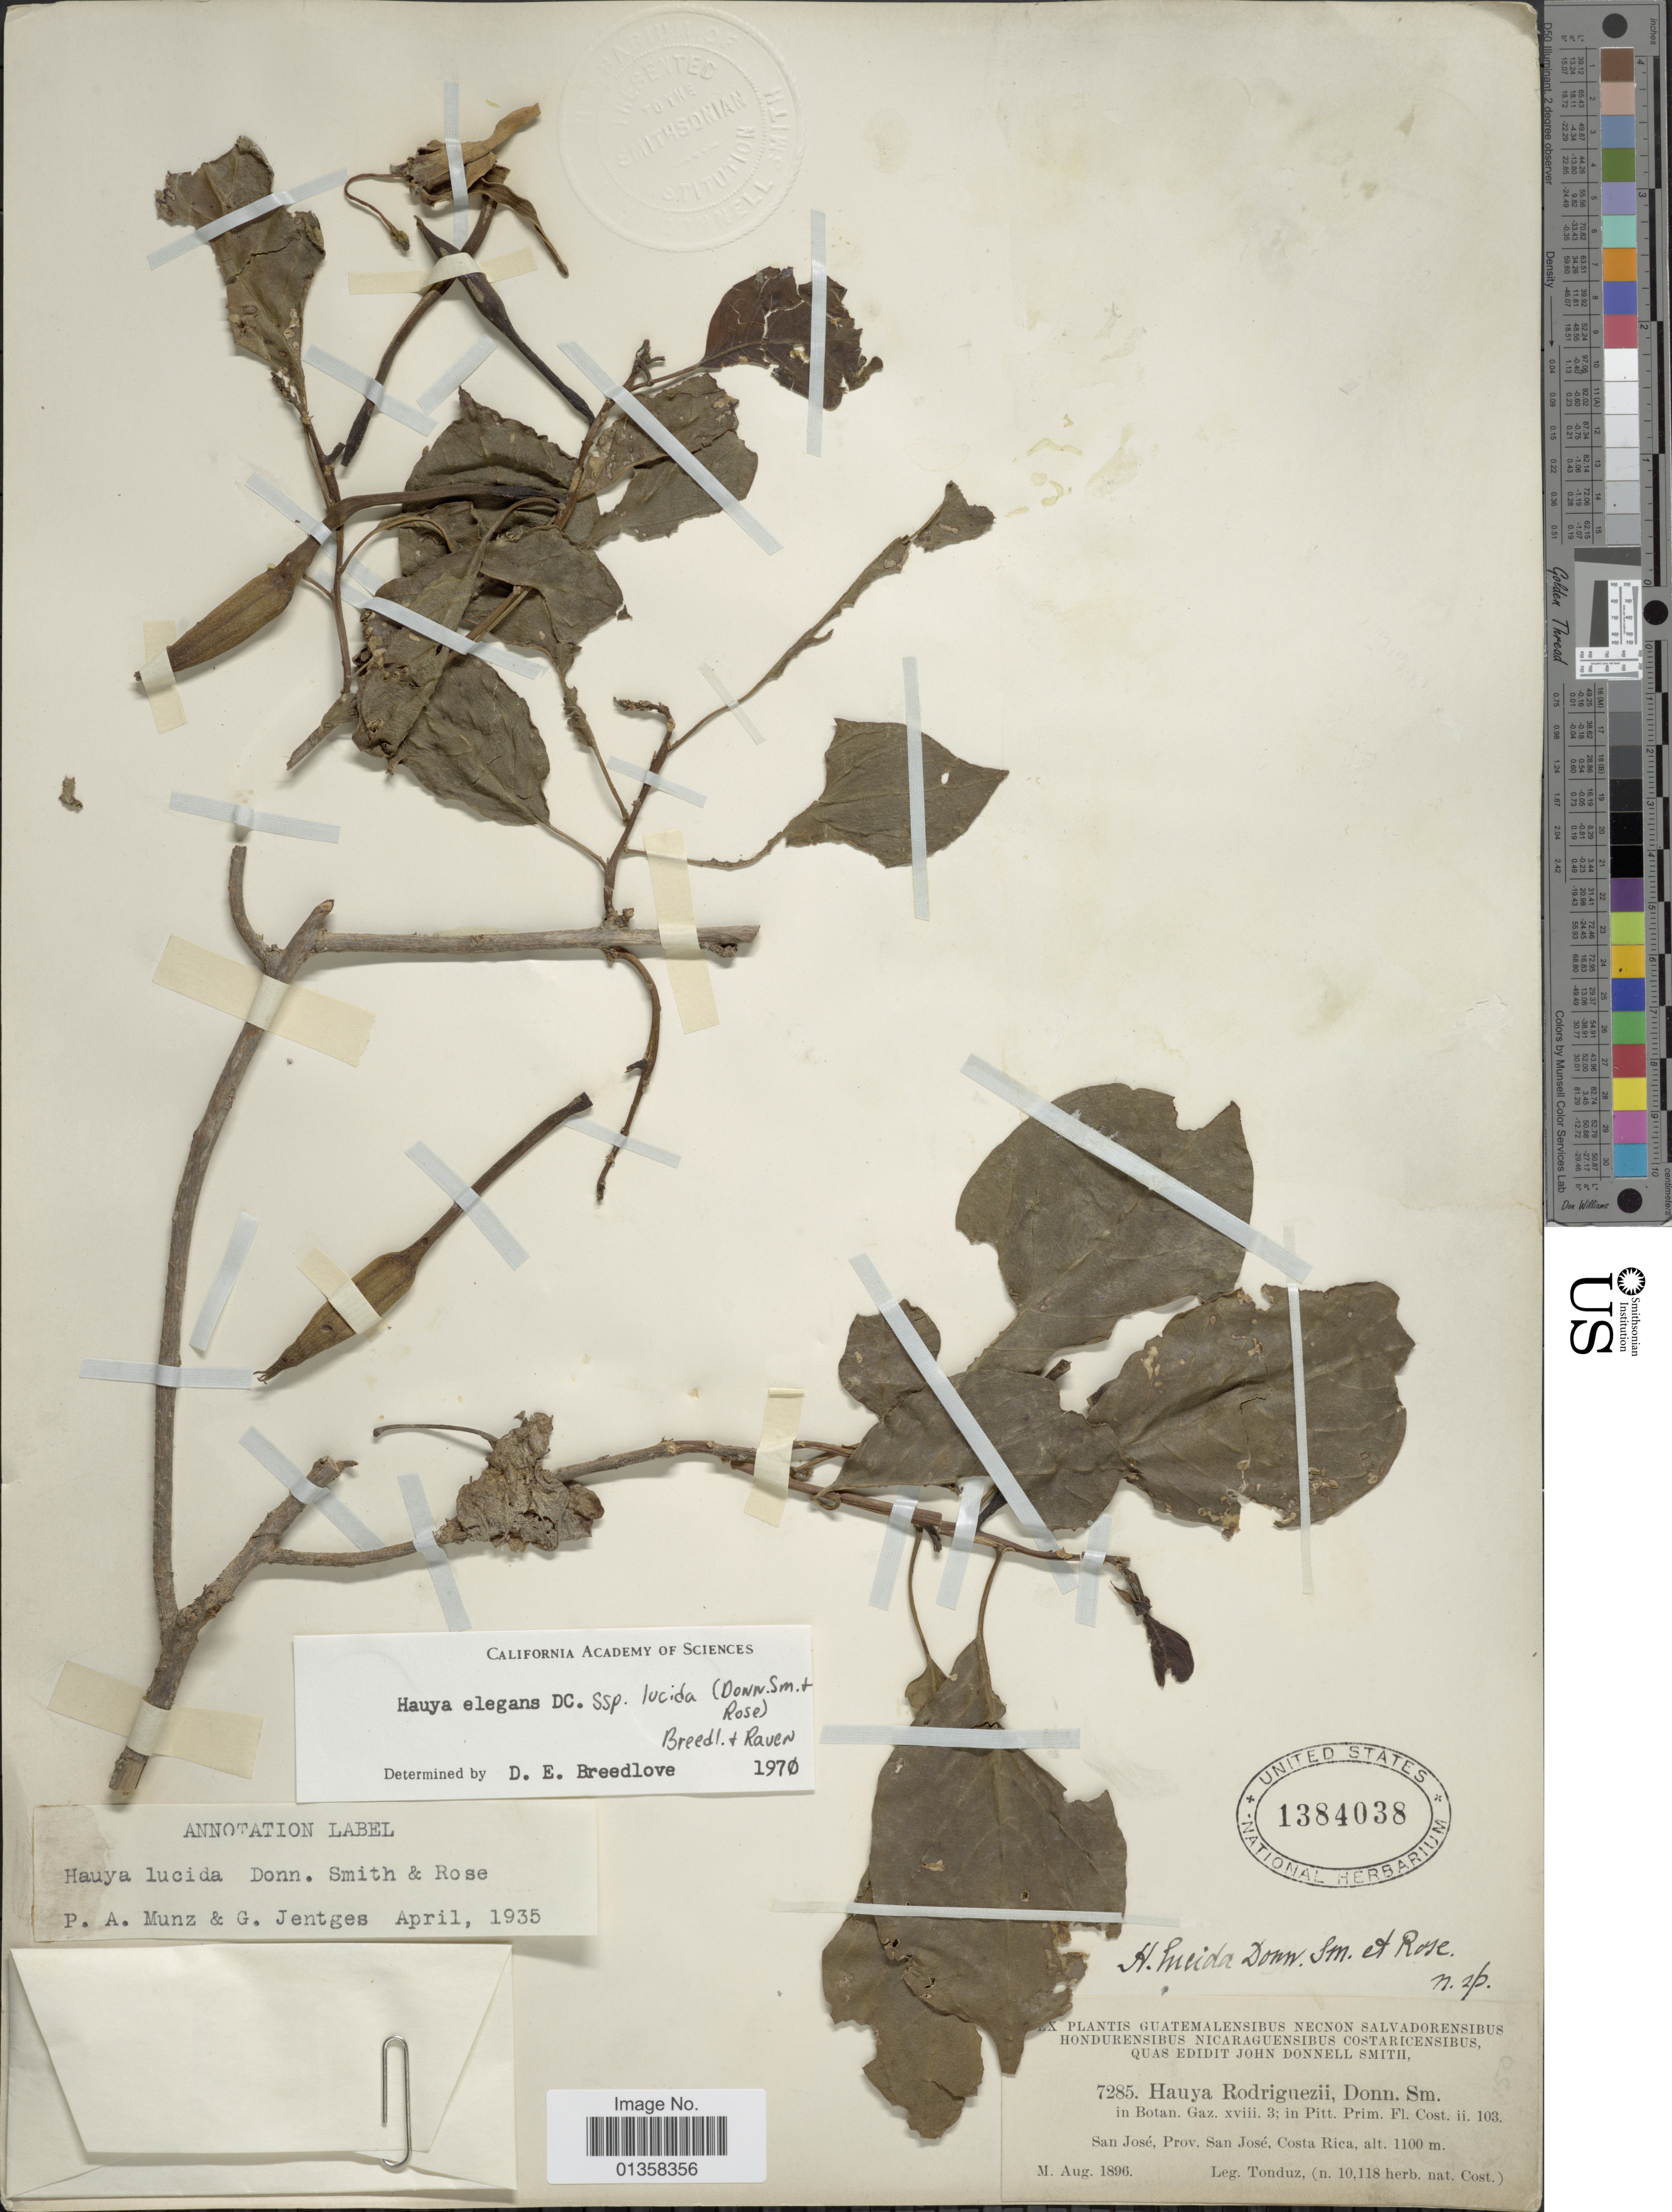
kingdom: Plantae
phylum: Tracheophyta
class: Magnoliopsida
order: Myrtales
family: Onagraceae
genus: Hauya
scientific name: Hauya elegans subsp. lucida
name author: (Donn. Sm. & Rose) P.H. Raven & Breedlove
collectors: A. Tonduz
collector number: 7285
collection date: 1896-08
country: Costa Rica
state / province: San José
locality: San José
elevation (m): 1100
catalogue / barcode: US 1384038